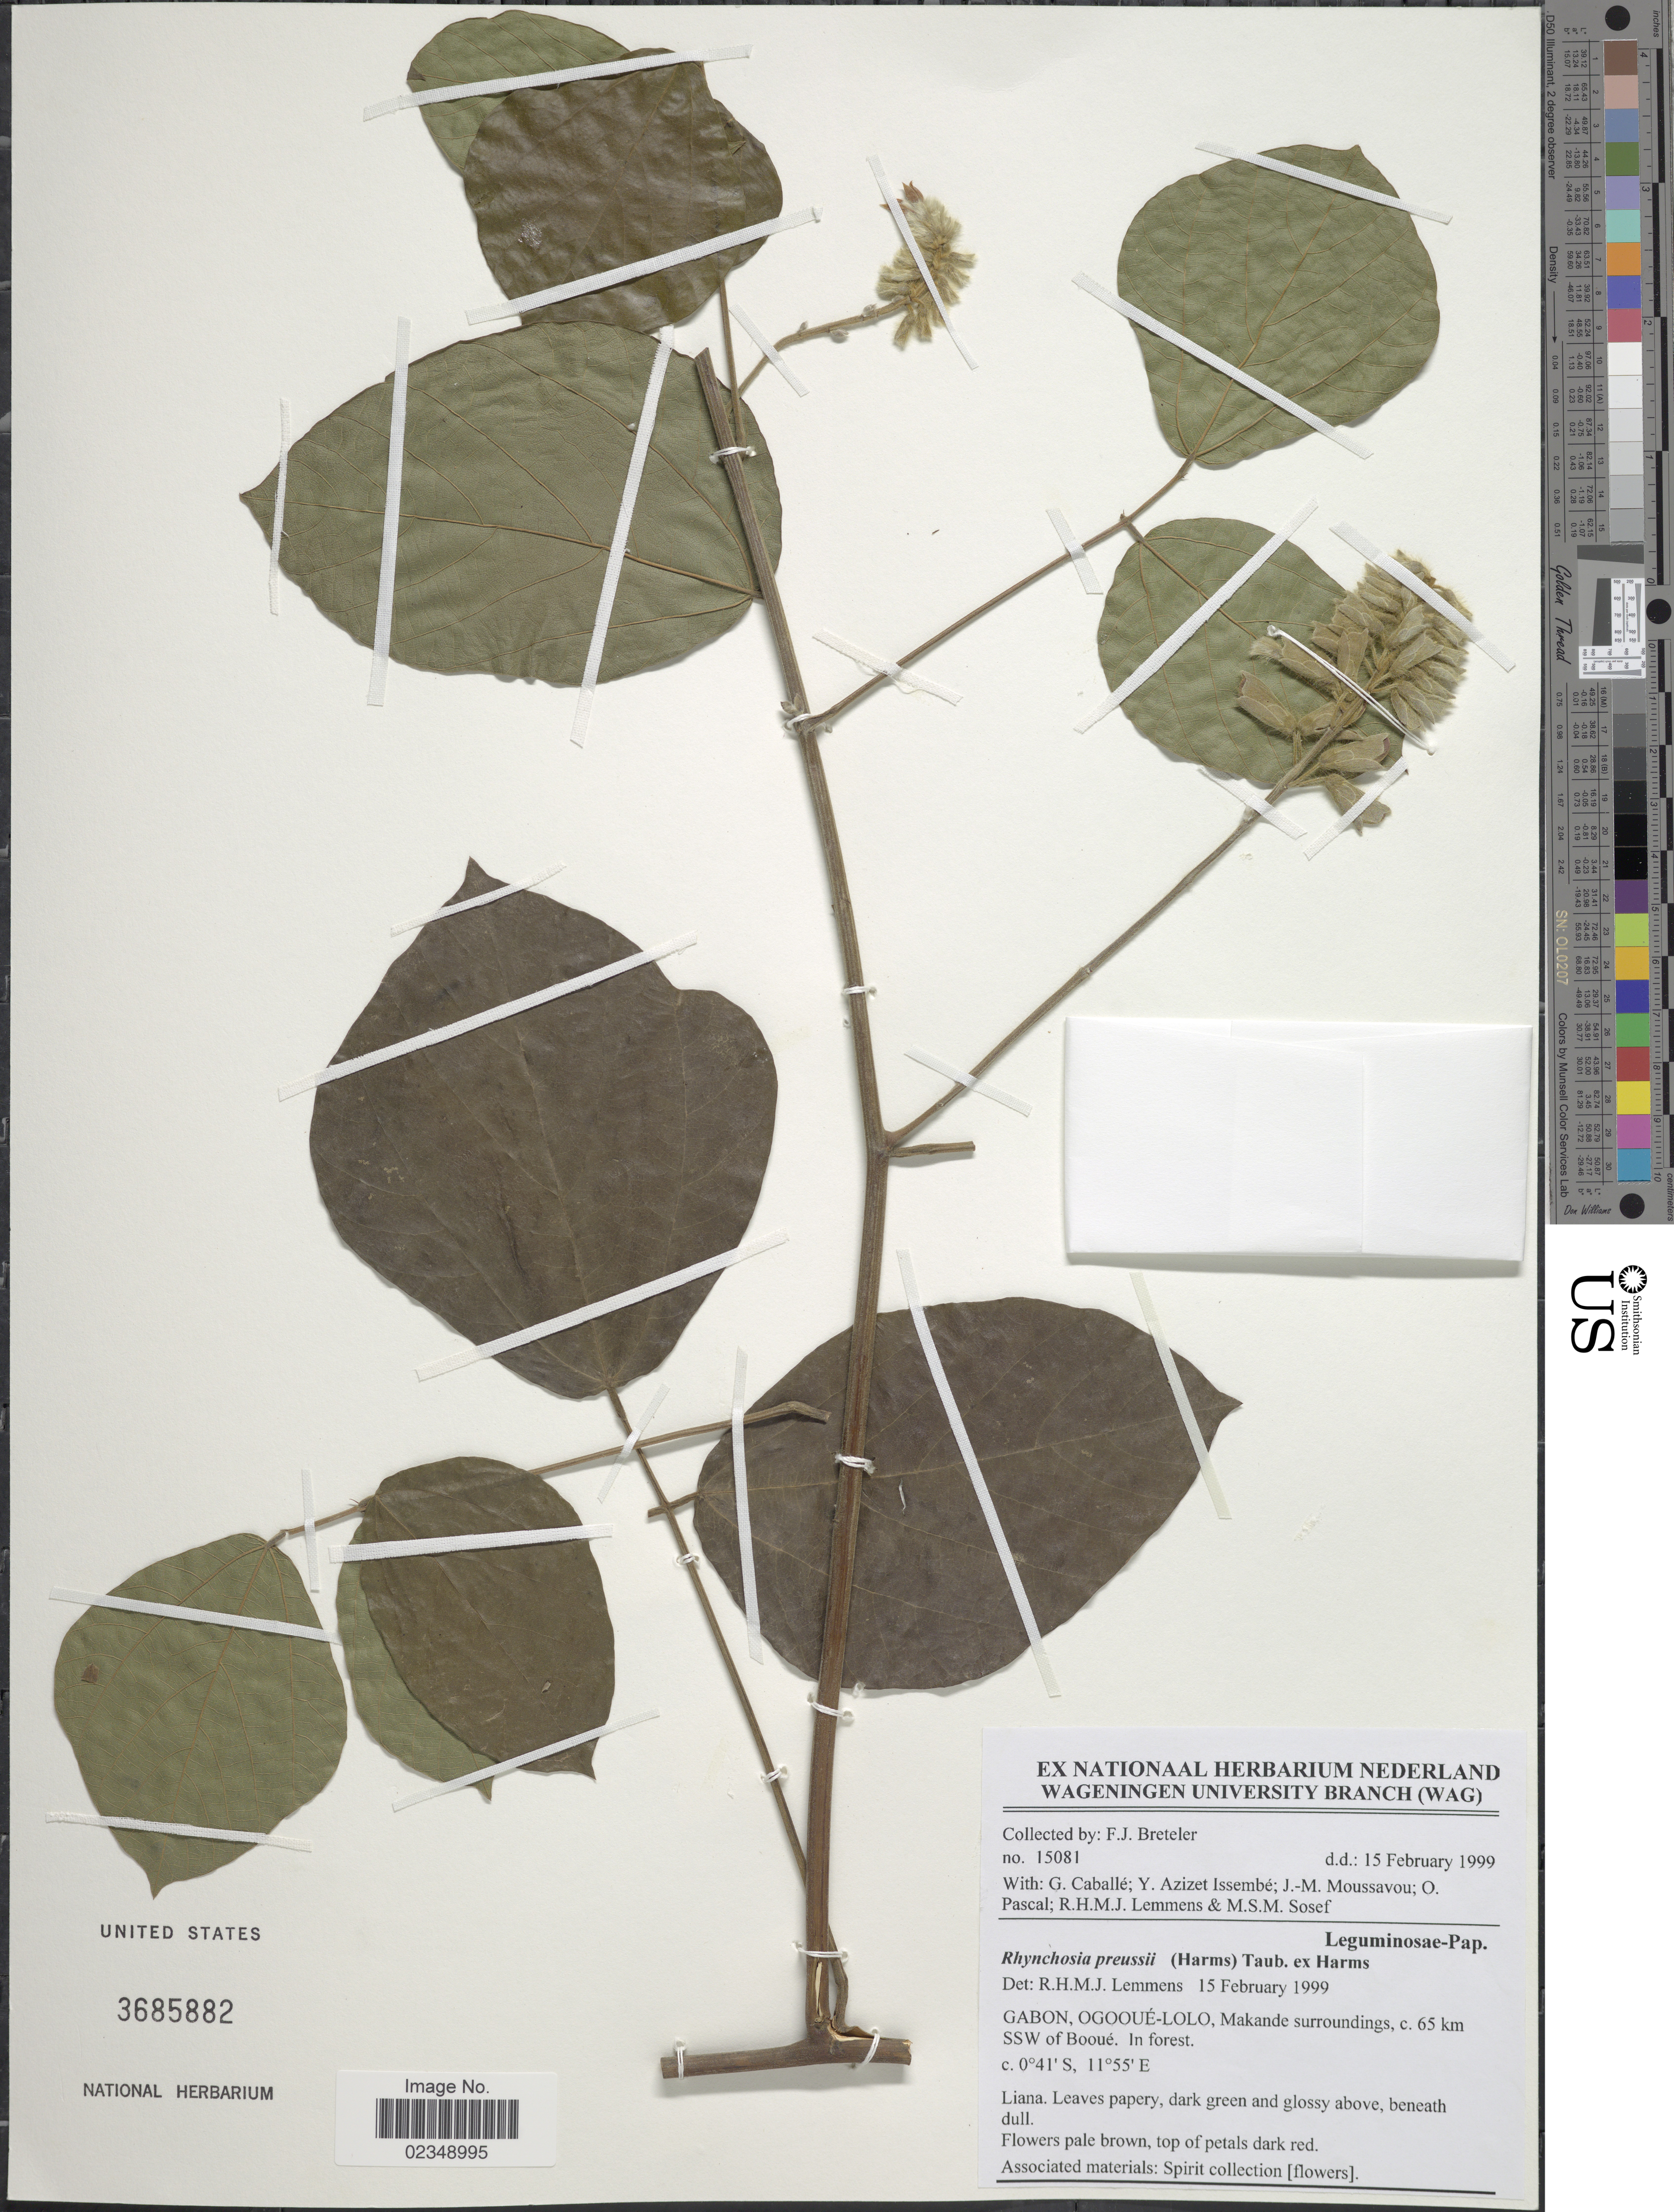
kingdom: Plantae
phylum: Tracheophyta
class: Magnoliopsida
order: Fabales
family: Fabaceae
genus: Rhynchosia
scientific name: Rhynchosia preussii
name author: Taub. ex Hutch. & Dalziel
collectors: F. J. Breteler, G. Caballé, Y. Issembe, J. Moussavou & et al.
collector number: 15081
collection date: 1999-02-15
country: Gabon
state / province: Ogooue-Lolo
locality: Makande surroundings, c. 65 km SSW of Booue, in forest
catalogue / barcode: US 3685882